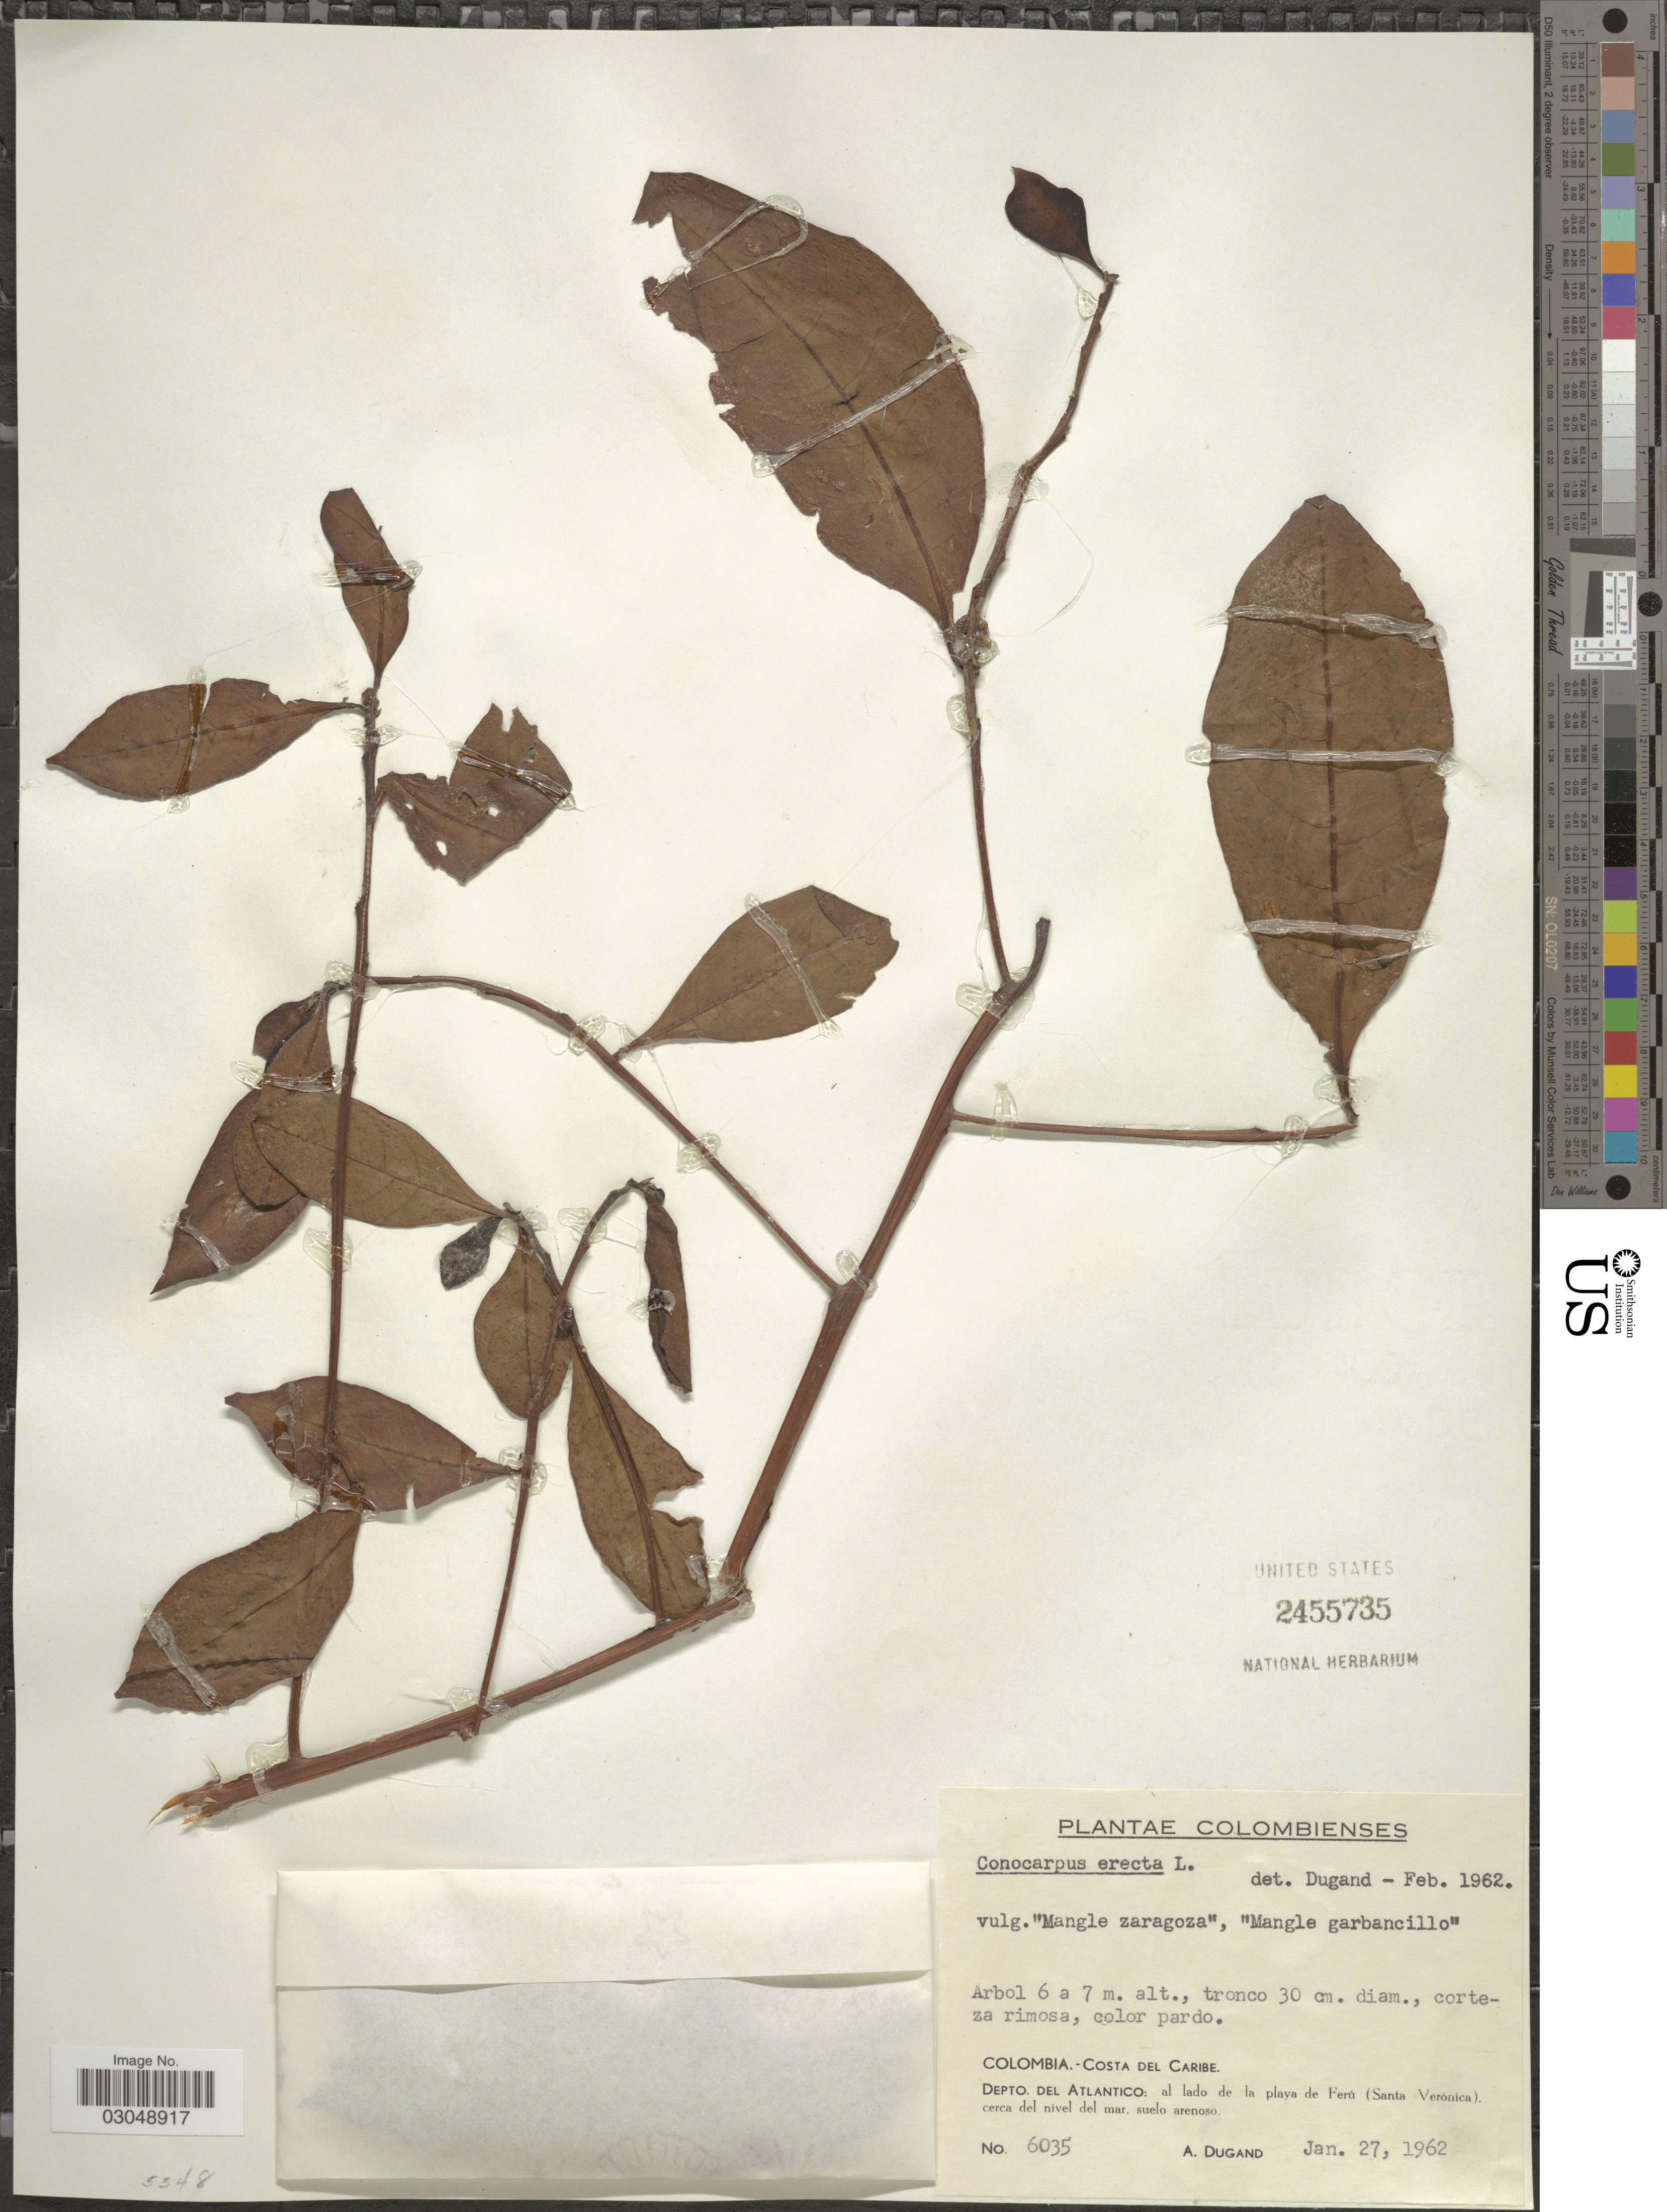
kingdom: Plantae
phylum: Tracheophyta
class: Magnoliopsida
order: Myrtales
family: Combretaceae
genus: Conocarpus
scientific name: Conocarpus erectus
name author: L.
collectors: A. Dugand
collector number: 6035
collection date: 1962-01-27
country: Colombia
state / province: Atlántico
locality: Costa del Caribe. Depto. del Atlantico: al lado de la playa de Ferú (Santa Verónica).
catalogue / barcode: US 2455735